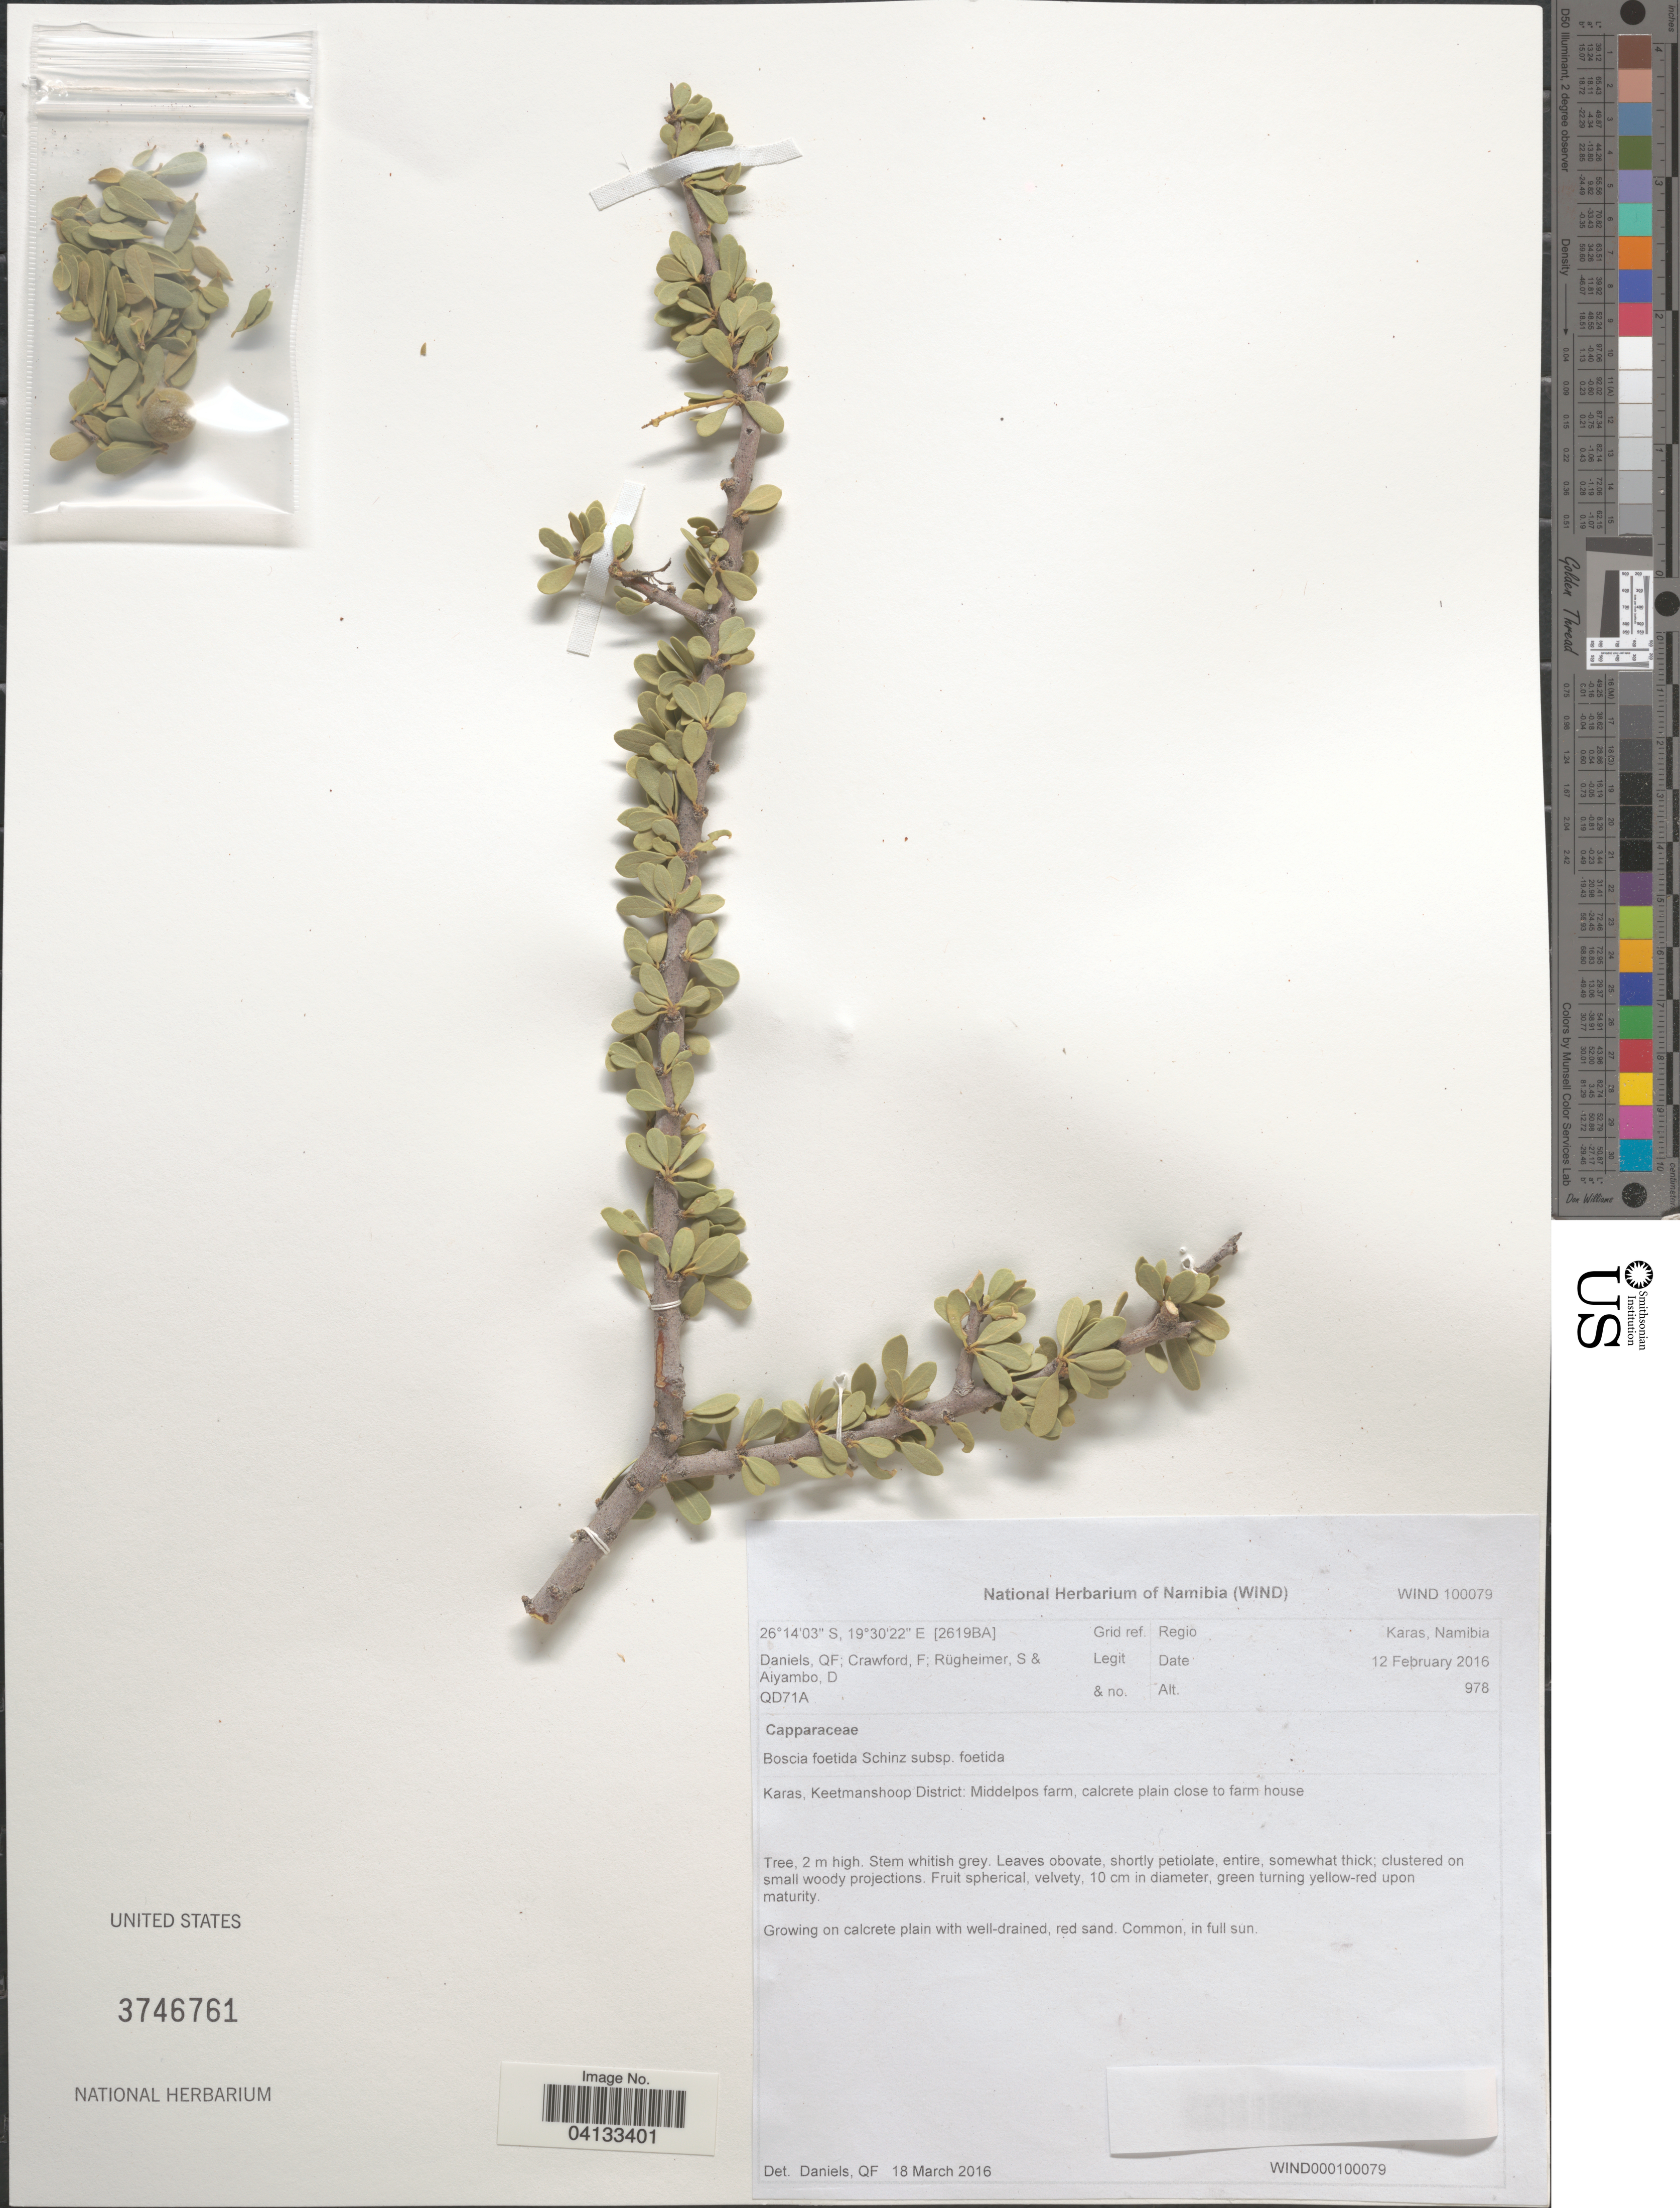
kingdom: Plantae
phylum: Tracheophyta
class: Magnoliopsida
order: Brassicales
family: Capparaceae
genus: Boscia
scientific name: Boscia foetida subsp. foetida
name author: Schinz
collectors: F. Crawford, S. Rugheimer & D. Aiyambo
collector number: QD71A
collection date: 2016-02-12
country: Namibia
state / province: Karas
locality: [2619BA]. Keetmanshoop District: Middelpos farm, calcrete plain close to farm house.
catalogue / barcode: US 3746761